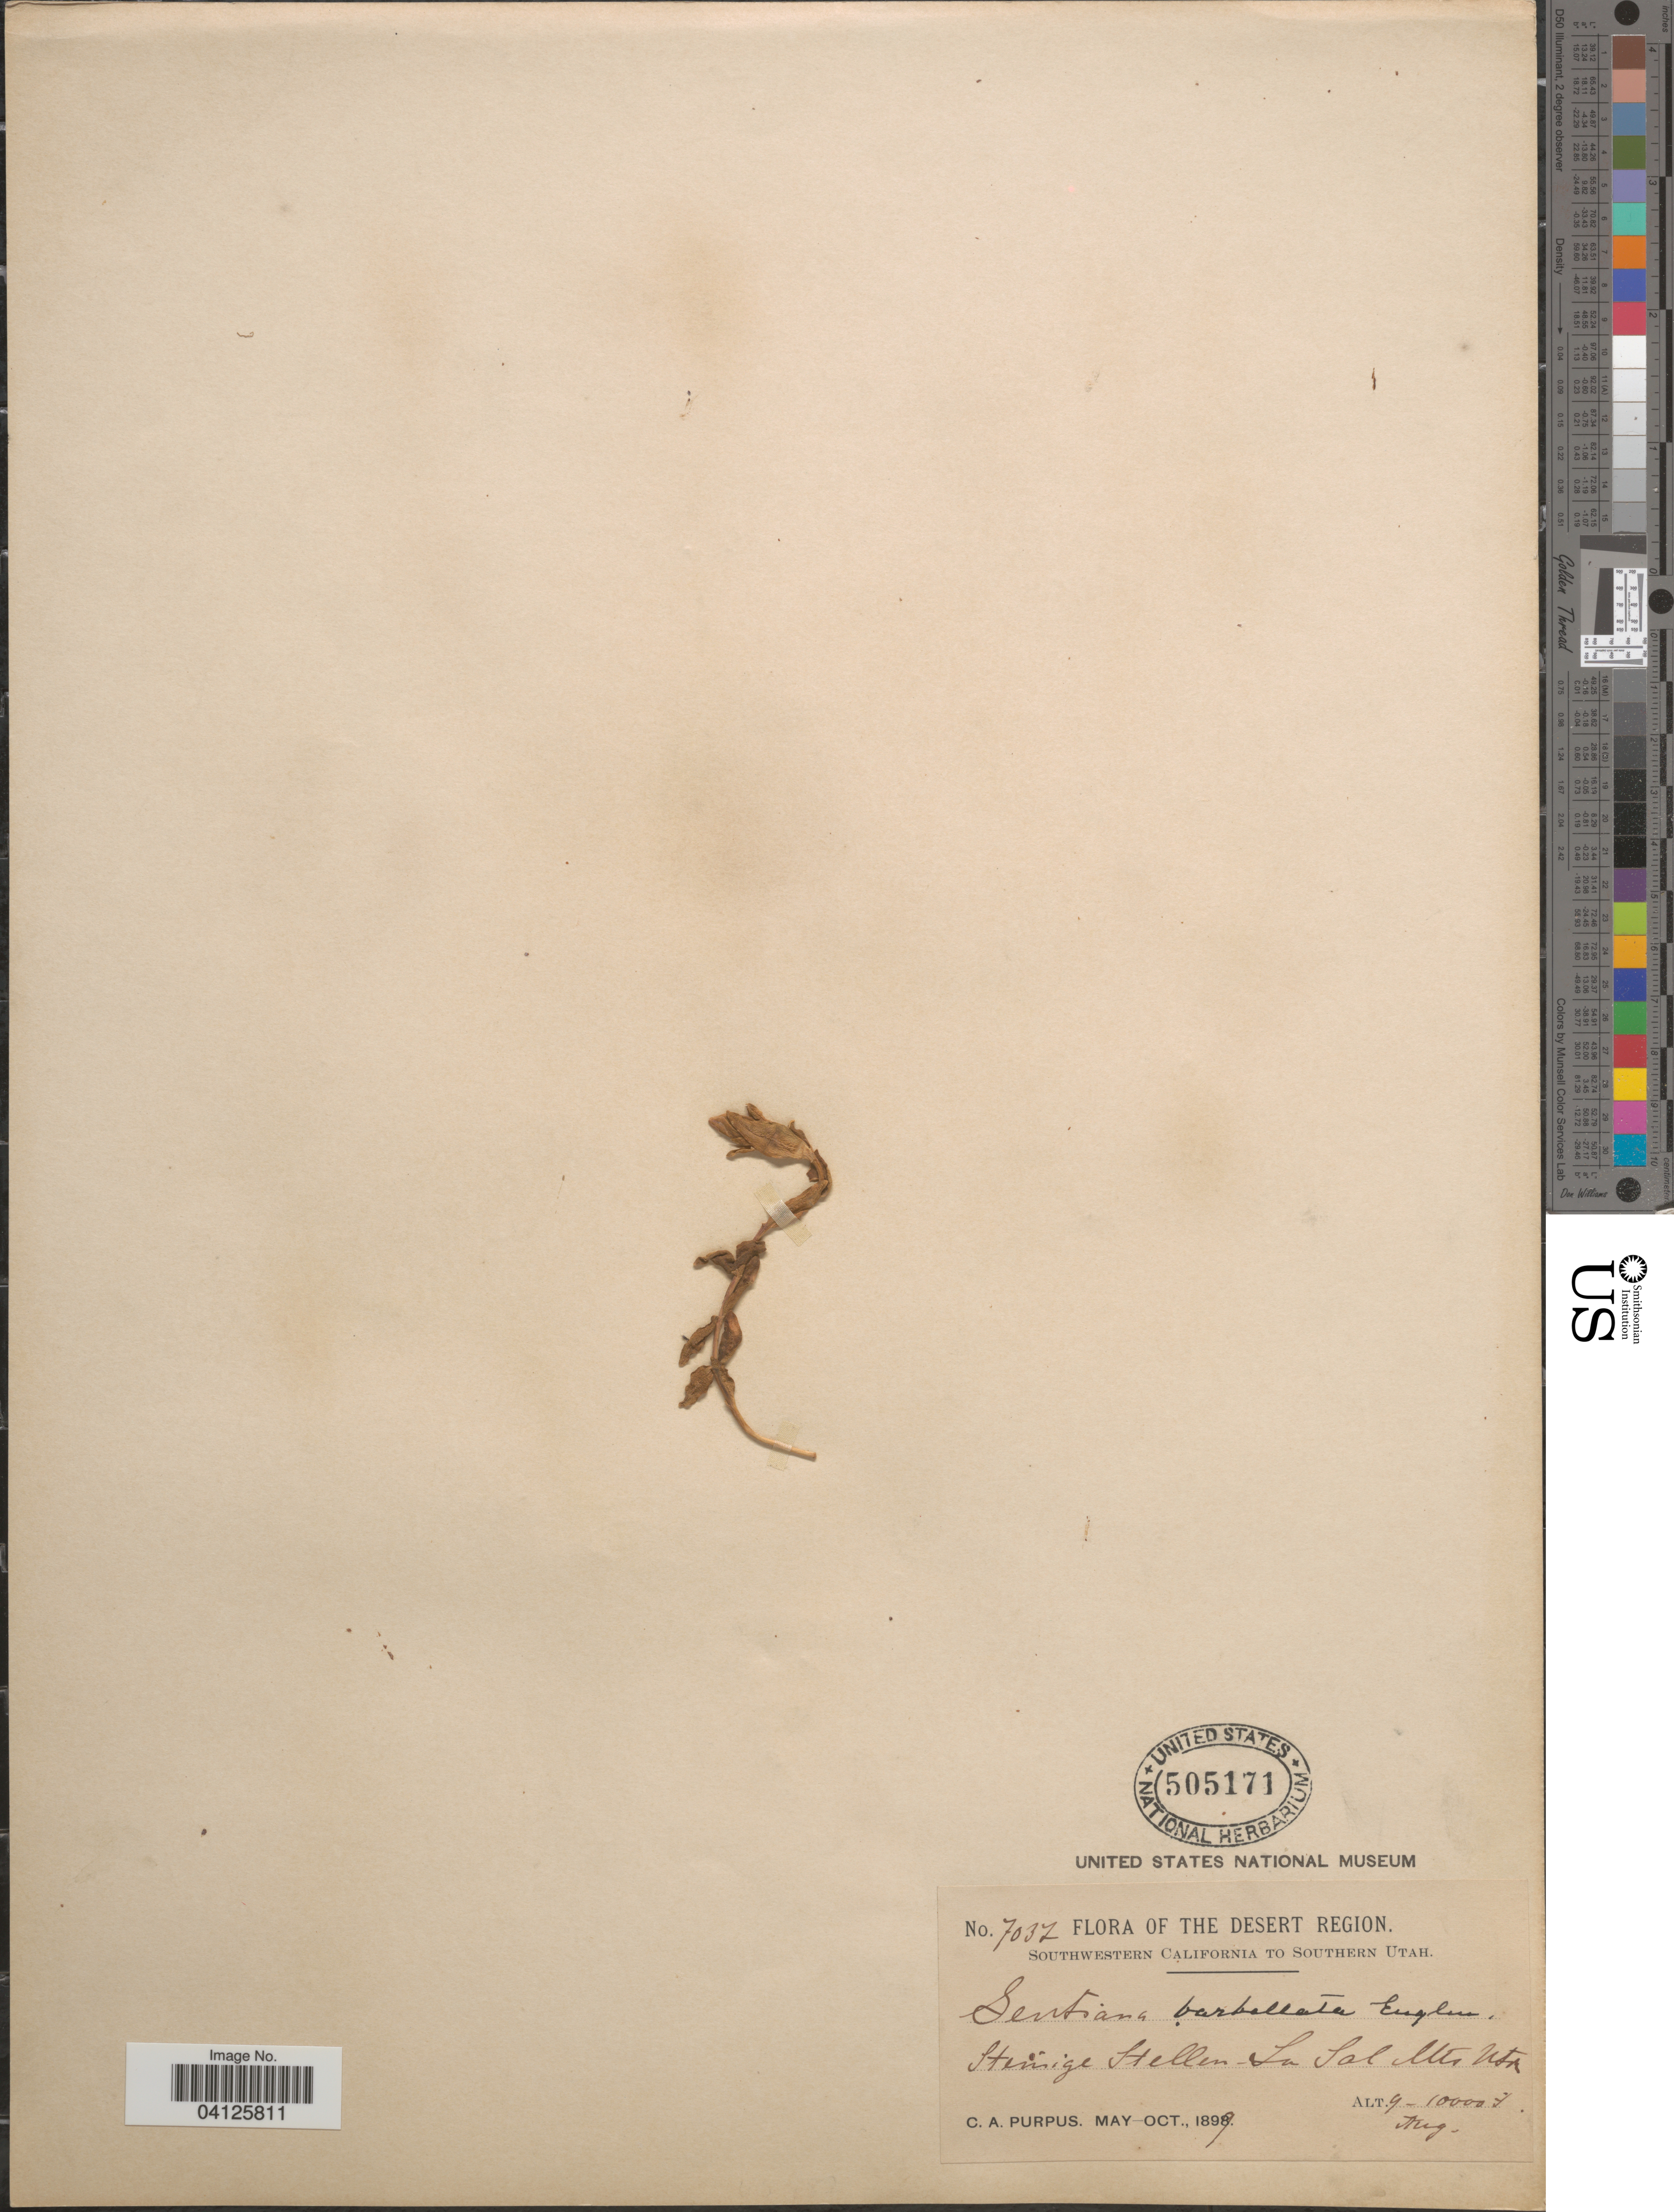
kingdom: Plantae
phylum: Tracheophyta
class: Magnoliopsida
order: Gentianales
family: Gentianaceae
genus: Gentianella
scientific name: Gentianella barbellata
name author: (Engelm.) J.M. Gillett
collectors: C. A. Purpus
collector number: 7037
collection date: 1899-05/1899-10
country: United States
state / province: Utah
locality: The Desert Region. La Sal Mts.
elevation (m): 2743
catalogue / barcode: US 505171